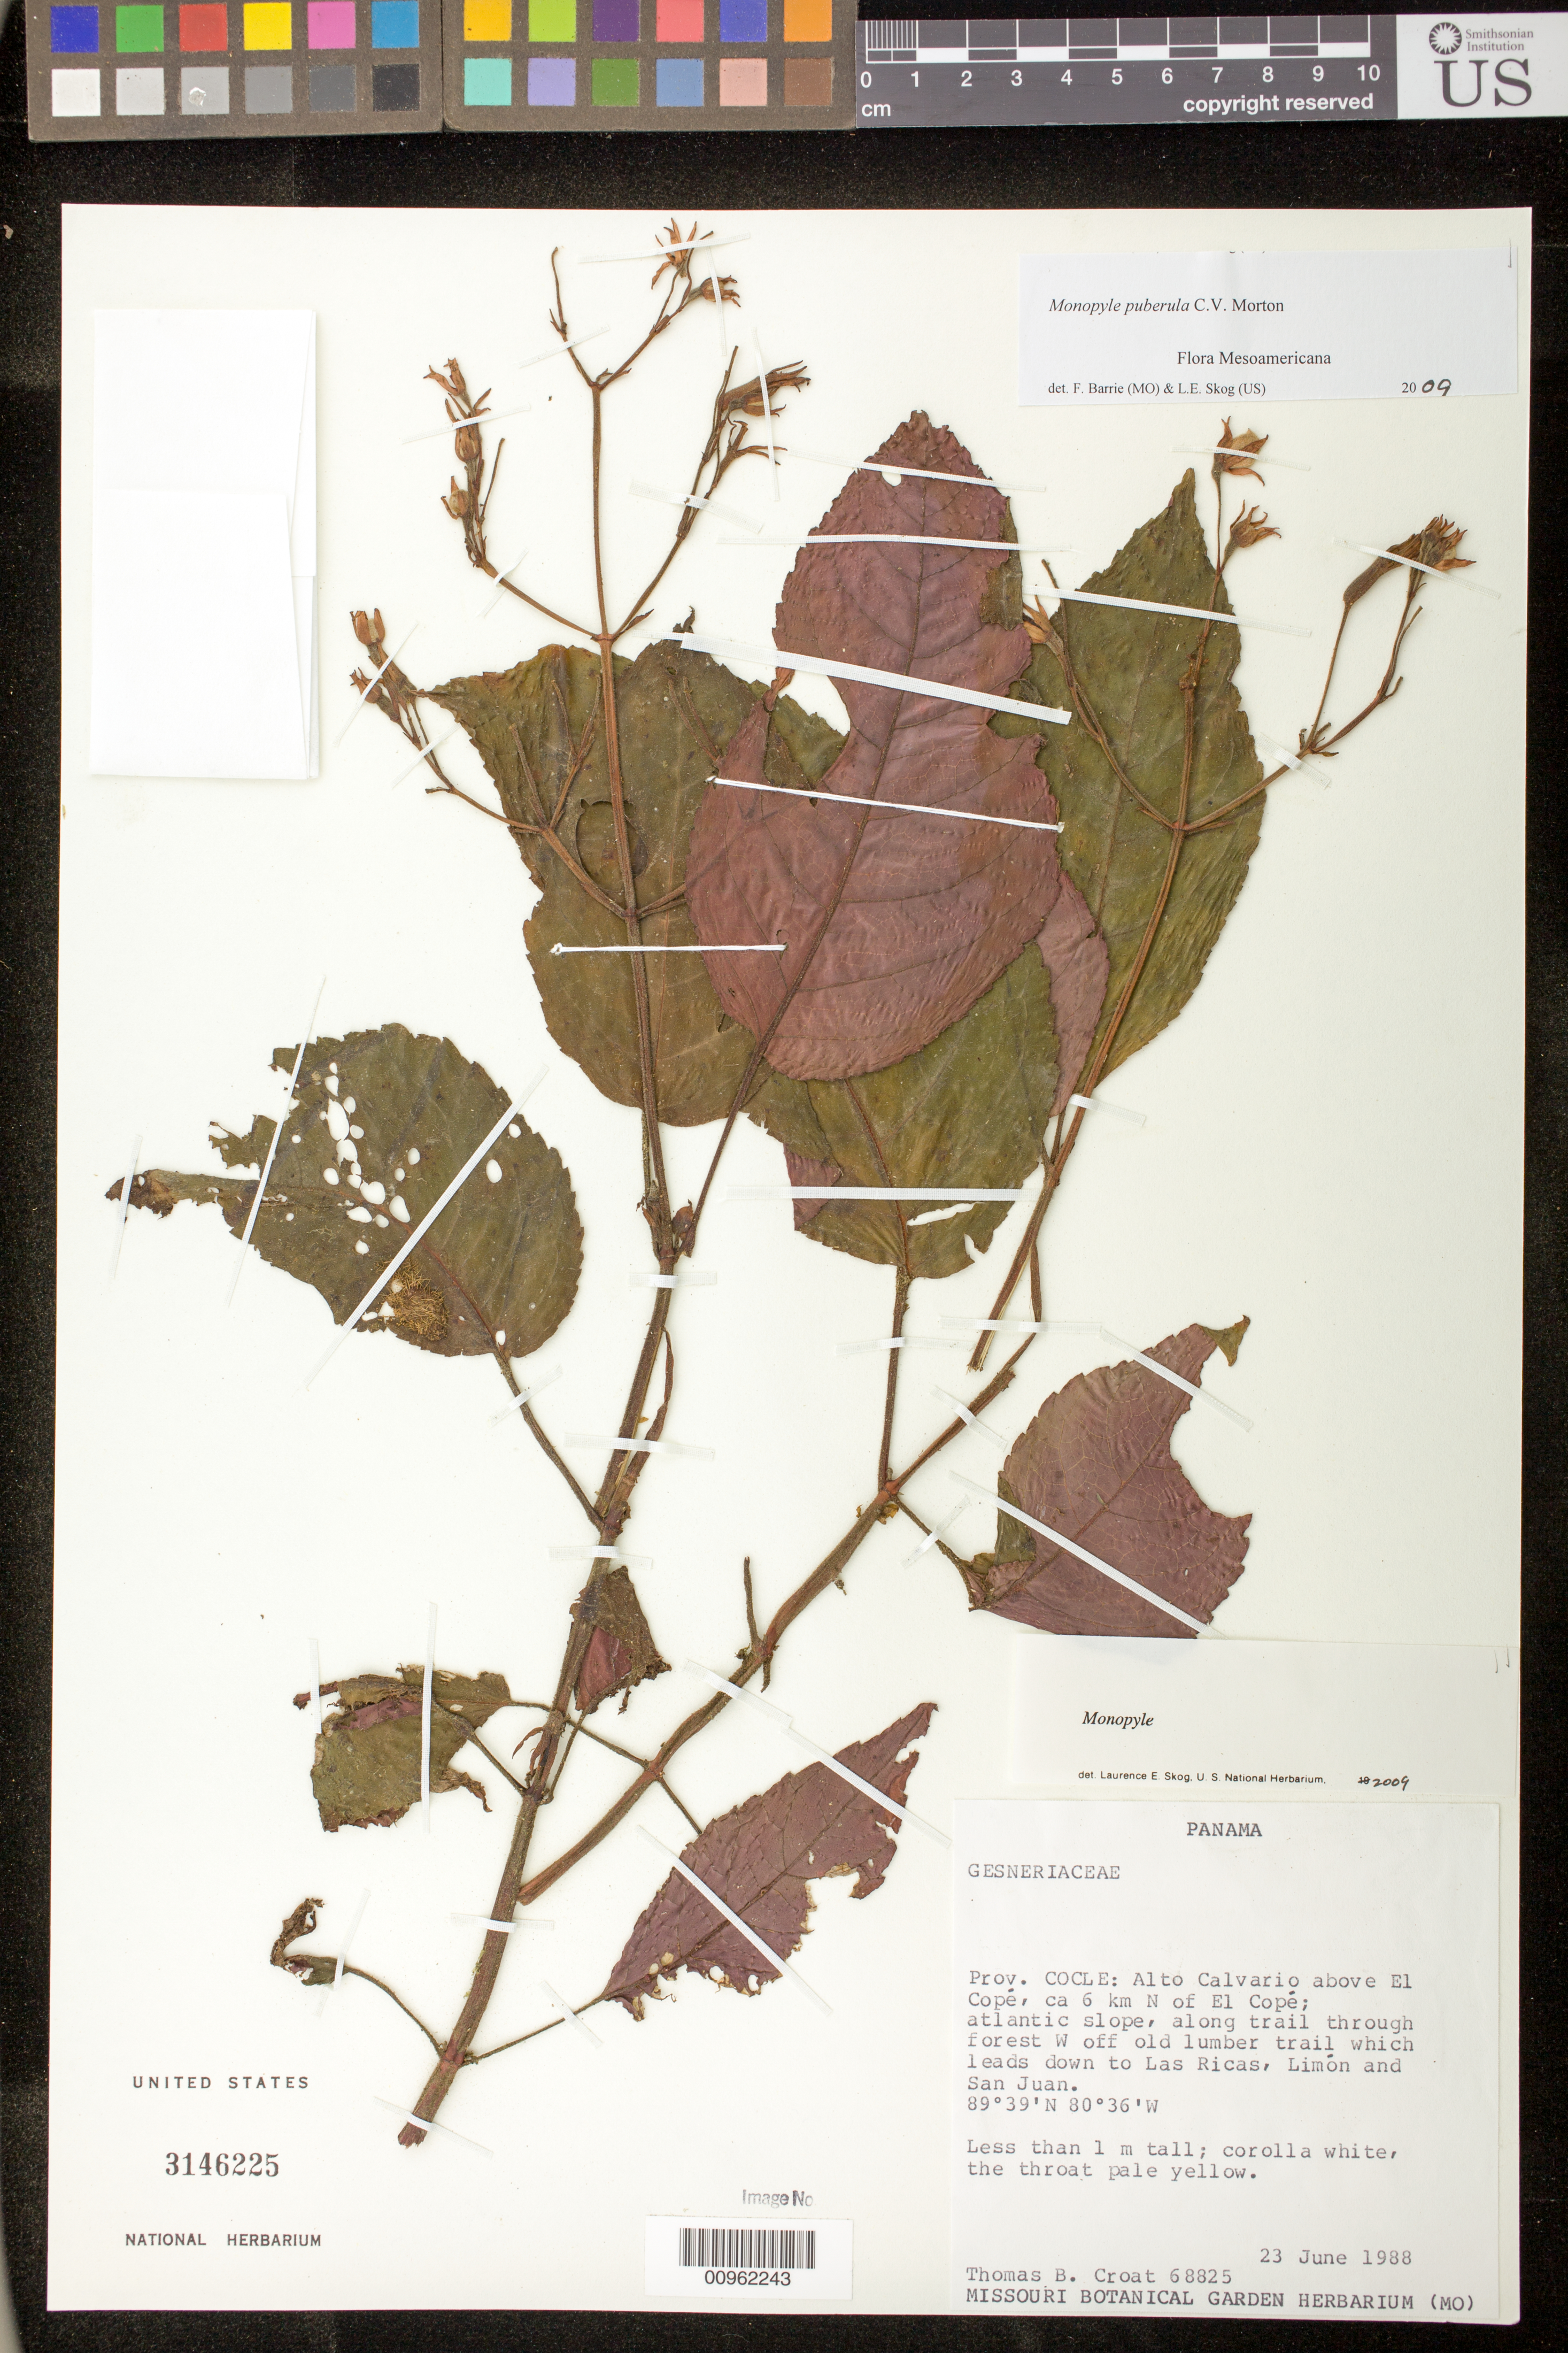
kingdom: Plantae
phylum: Tracheophyta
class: Magnoliopsida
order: Lamiales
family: Gesneriaceae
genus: Monopyle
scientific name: Monopyle puberula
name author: C.V. Morton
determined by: Barrie, F. R.; Skog, Laurence E.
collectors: T. B. Croat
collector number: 68825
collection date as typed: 23 Jun 1988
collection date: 1988-06-23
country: Panama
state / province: Coclé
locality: Prov. Coclé: Alto Calvario above El Copé, ca 6 km N of El Copé; atlantic slope, along trail through forest W off old lmber trail which leads down to Las Ricas, Limón and San Juan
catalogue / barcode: US 3146225